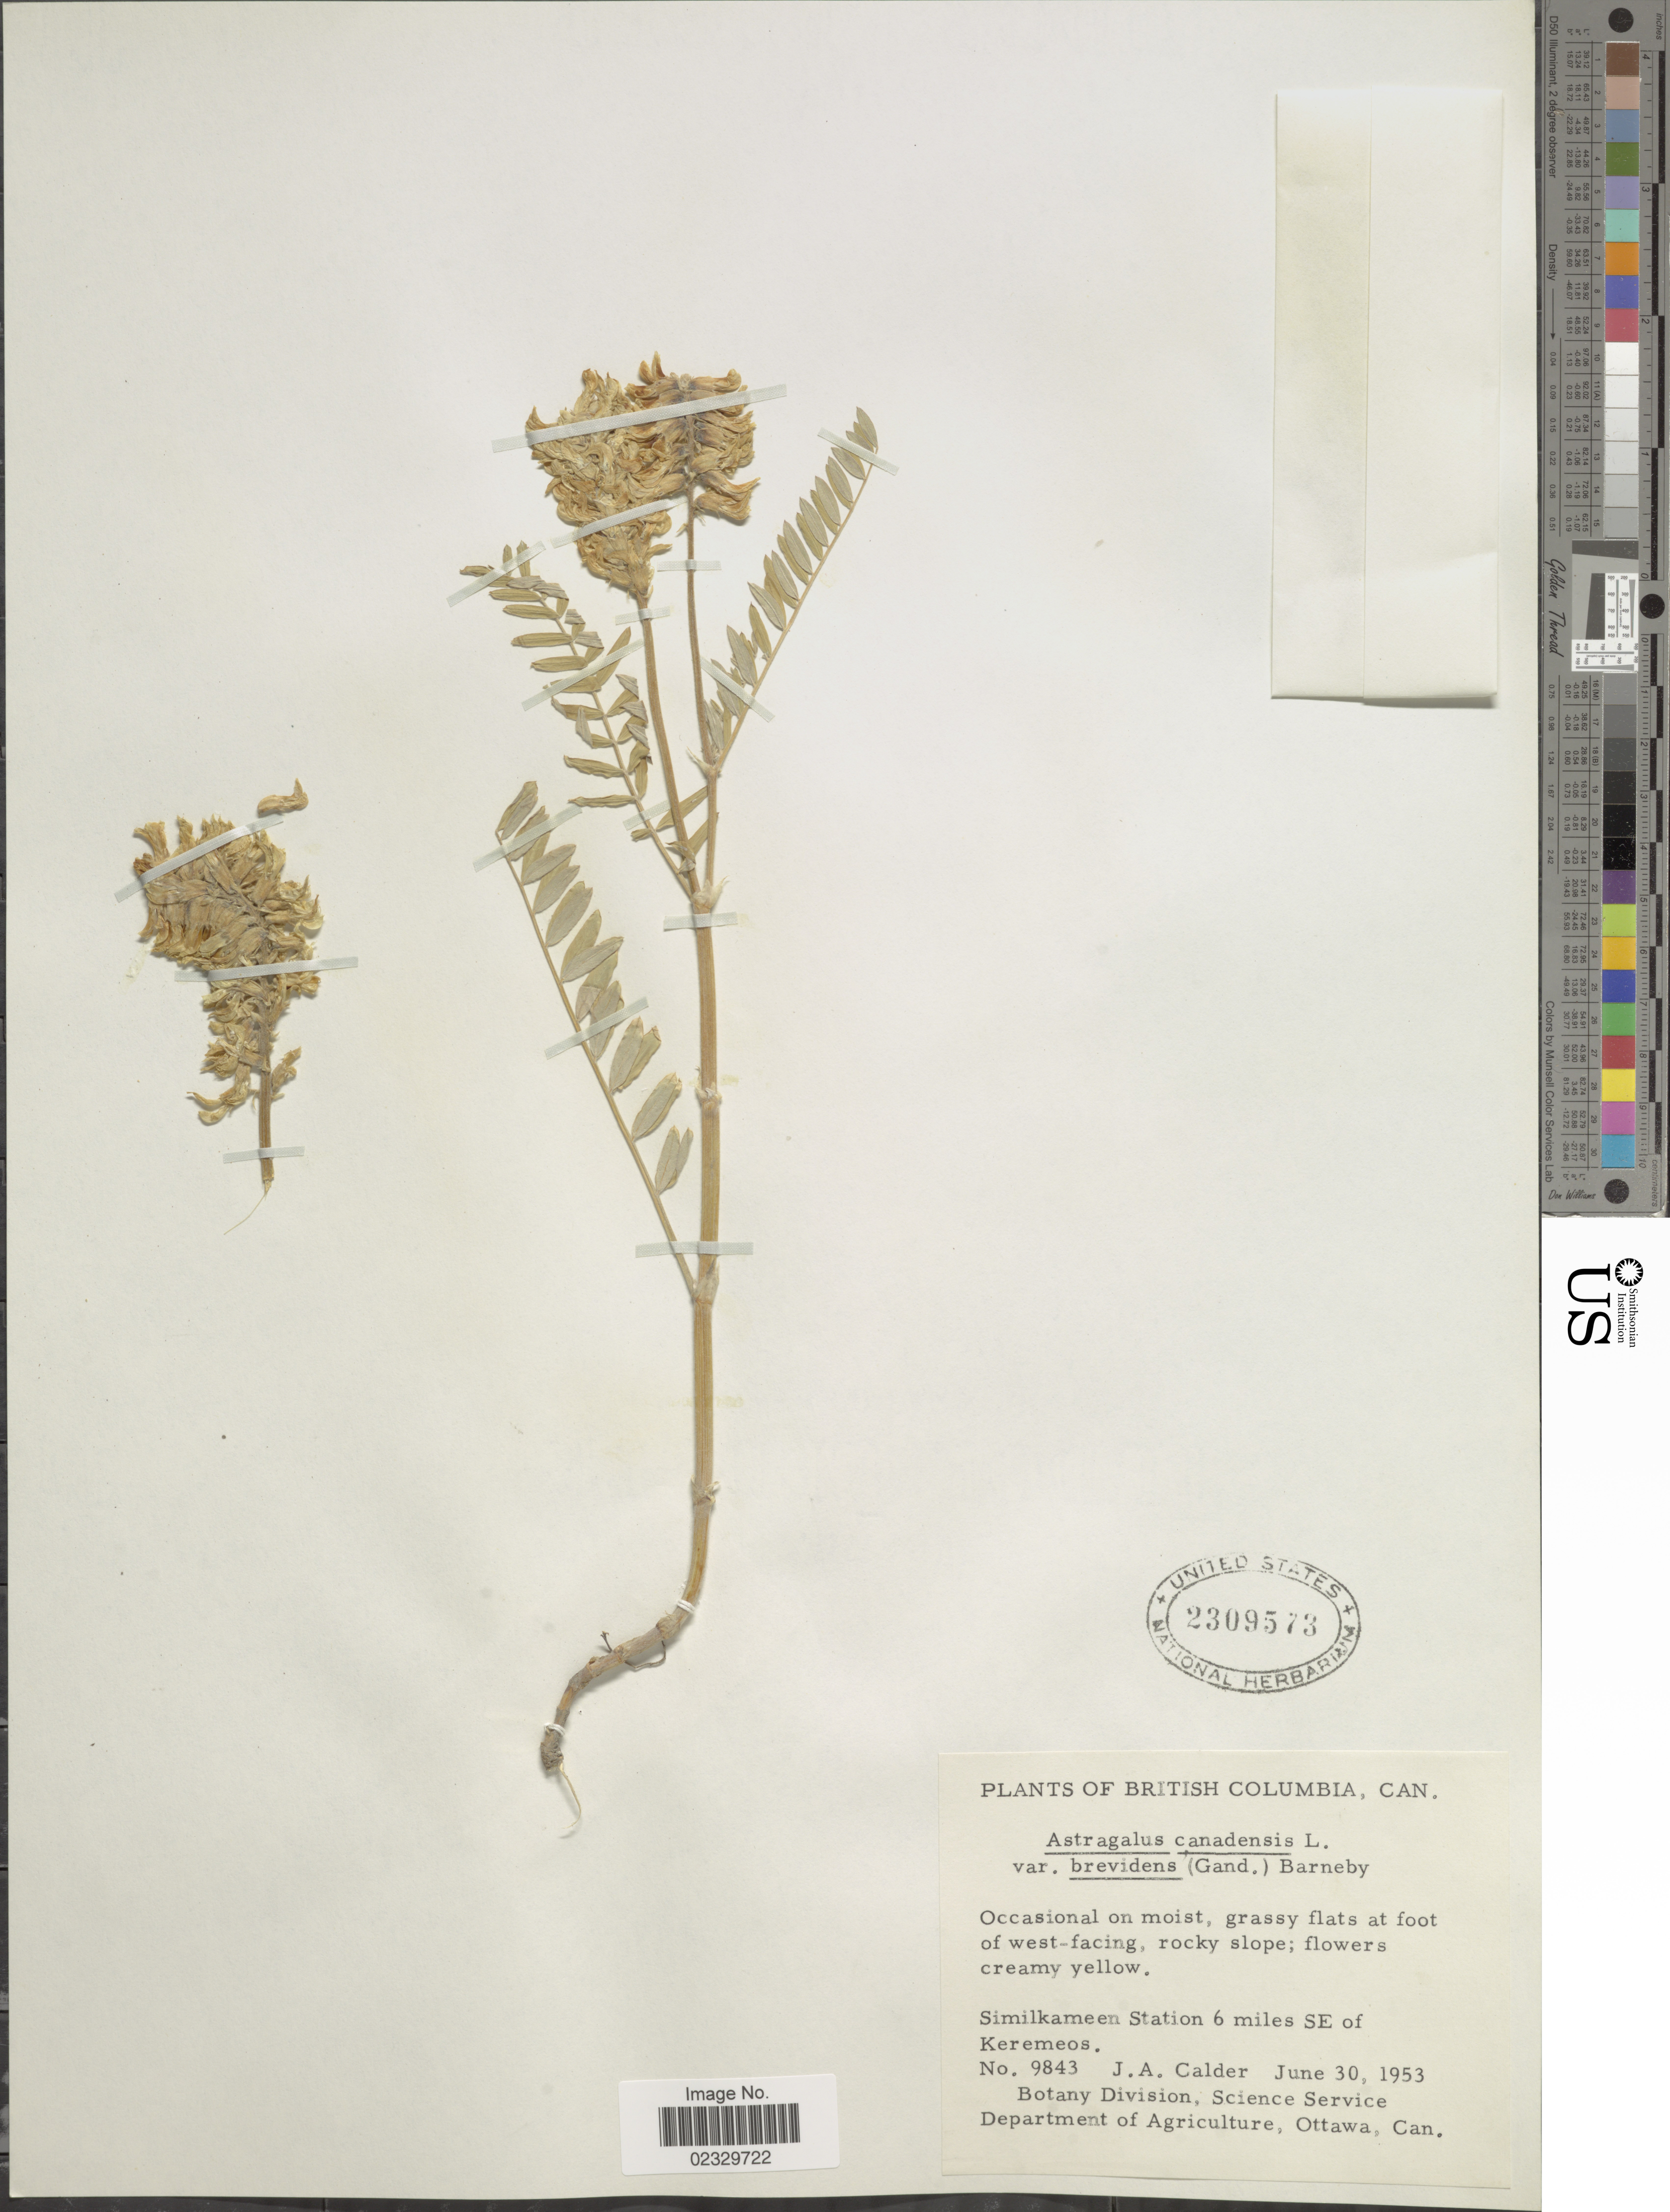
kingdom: Plantae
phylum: Tracheophyta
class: Magnoliopsida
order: Fabales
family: Fabaceae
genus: Astragalus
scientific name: Astragalus canadensis var. brevidens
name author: L.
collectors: J. A. Calder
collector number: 9843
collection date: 1953-06-30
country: Canada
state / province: British Columbia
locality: Similkameen Station 6 miles SE of Keremeos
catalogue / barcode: US 2309573